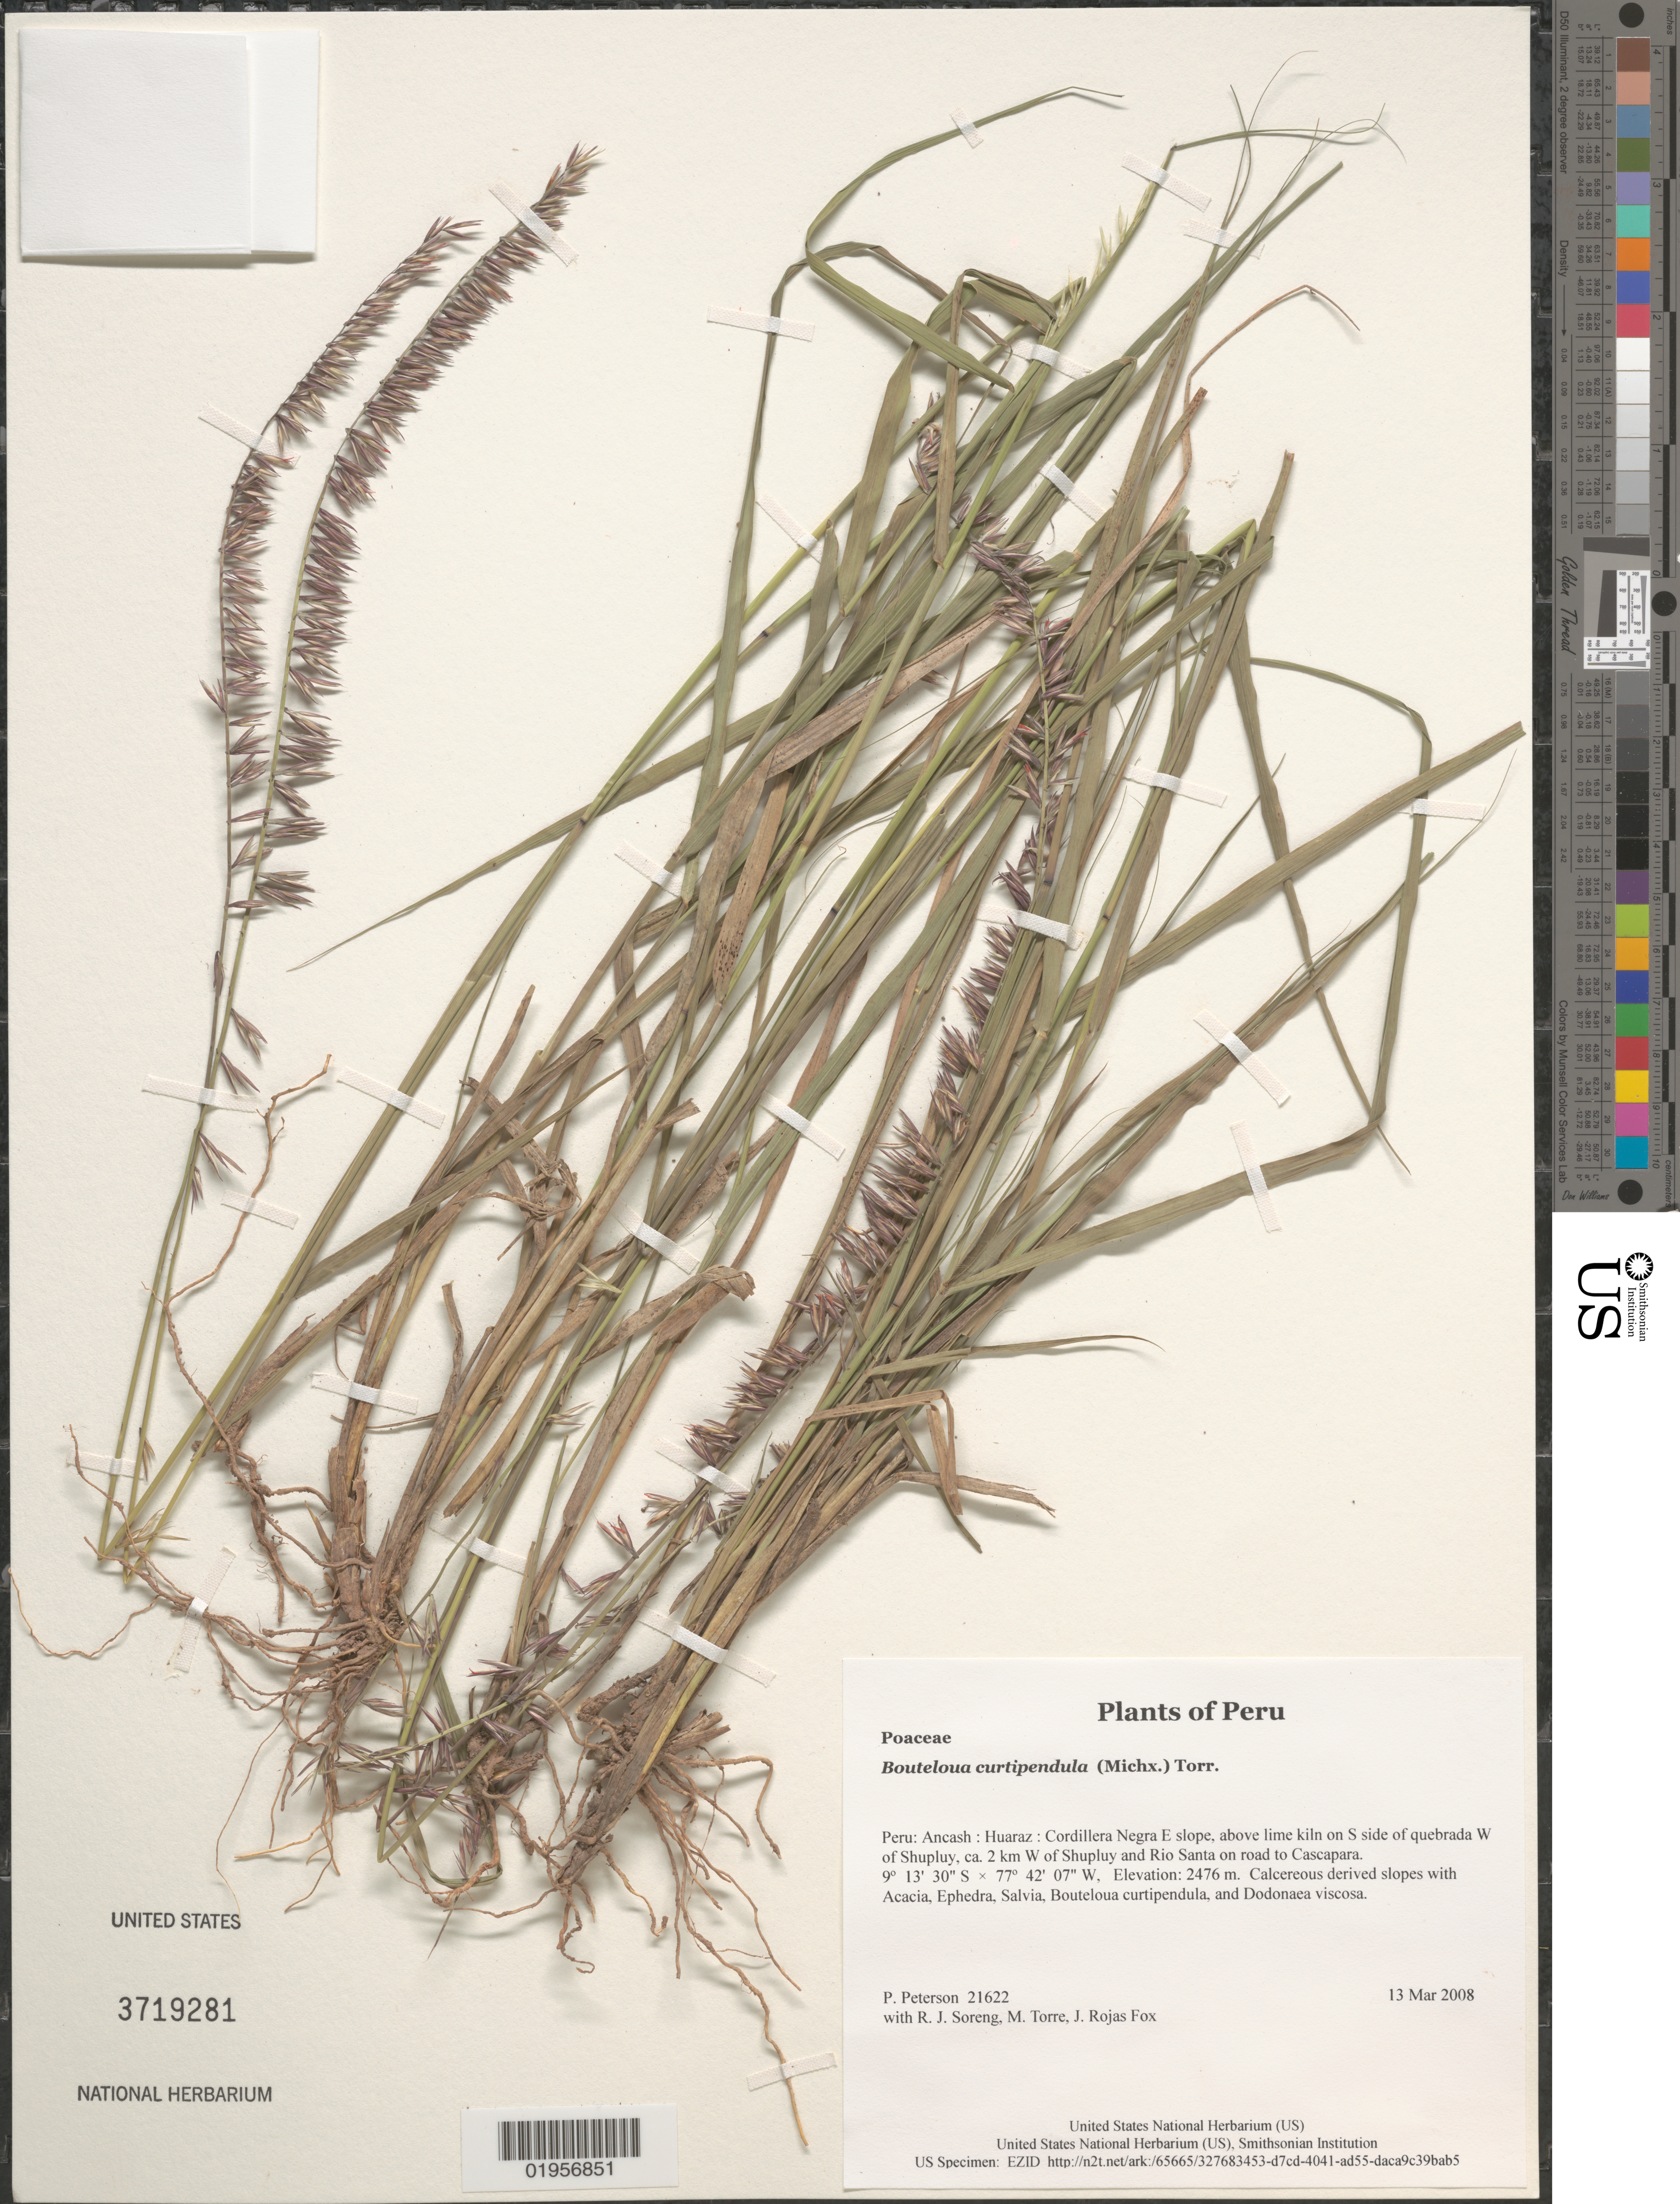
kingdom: Plantae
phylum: Tracheophyta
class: Liliopsida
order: Poales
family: Poaceae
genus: Bouteloua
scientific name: Bouteloua curtipendula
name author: (Michx.) Torr.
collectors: P. M. Peterson, R. J. Soreng, M. Torre & J. Rojas Fox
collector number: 21622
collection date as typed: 13 Mar 2008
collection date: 2008-03-13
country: Peru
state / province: Ancash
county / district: Huaraz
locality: Cordillera Negra E slope, above lime kiln on S side of quebrada W of Shupluy, ca. 2 km W of Shupluy and Rio Santa on road to Cascapara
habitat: Calcereous derived slopes with Acacia, Ephedra, Salvia, Bouteloua curtipendula, and Dodonaea viscosa.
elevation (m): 2476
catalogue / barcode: US 3719281